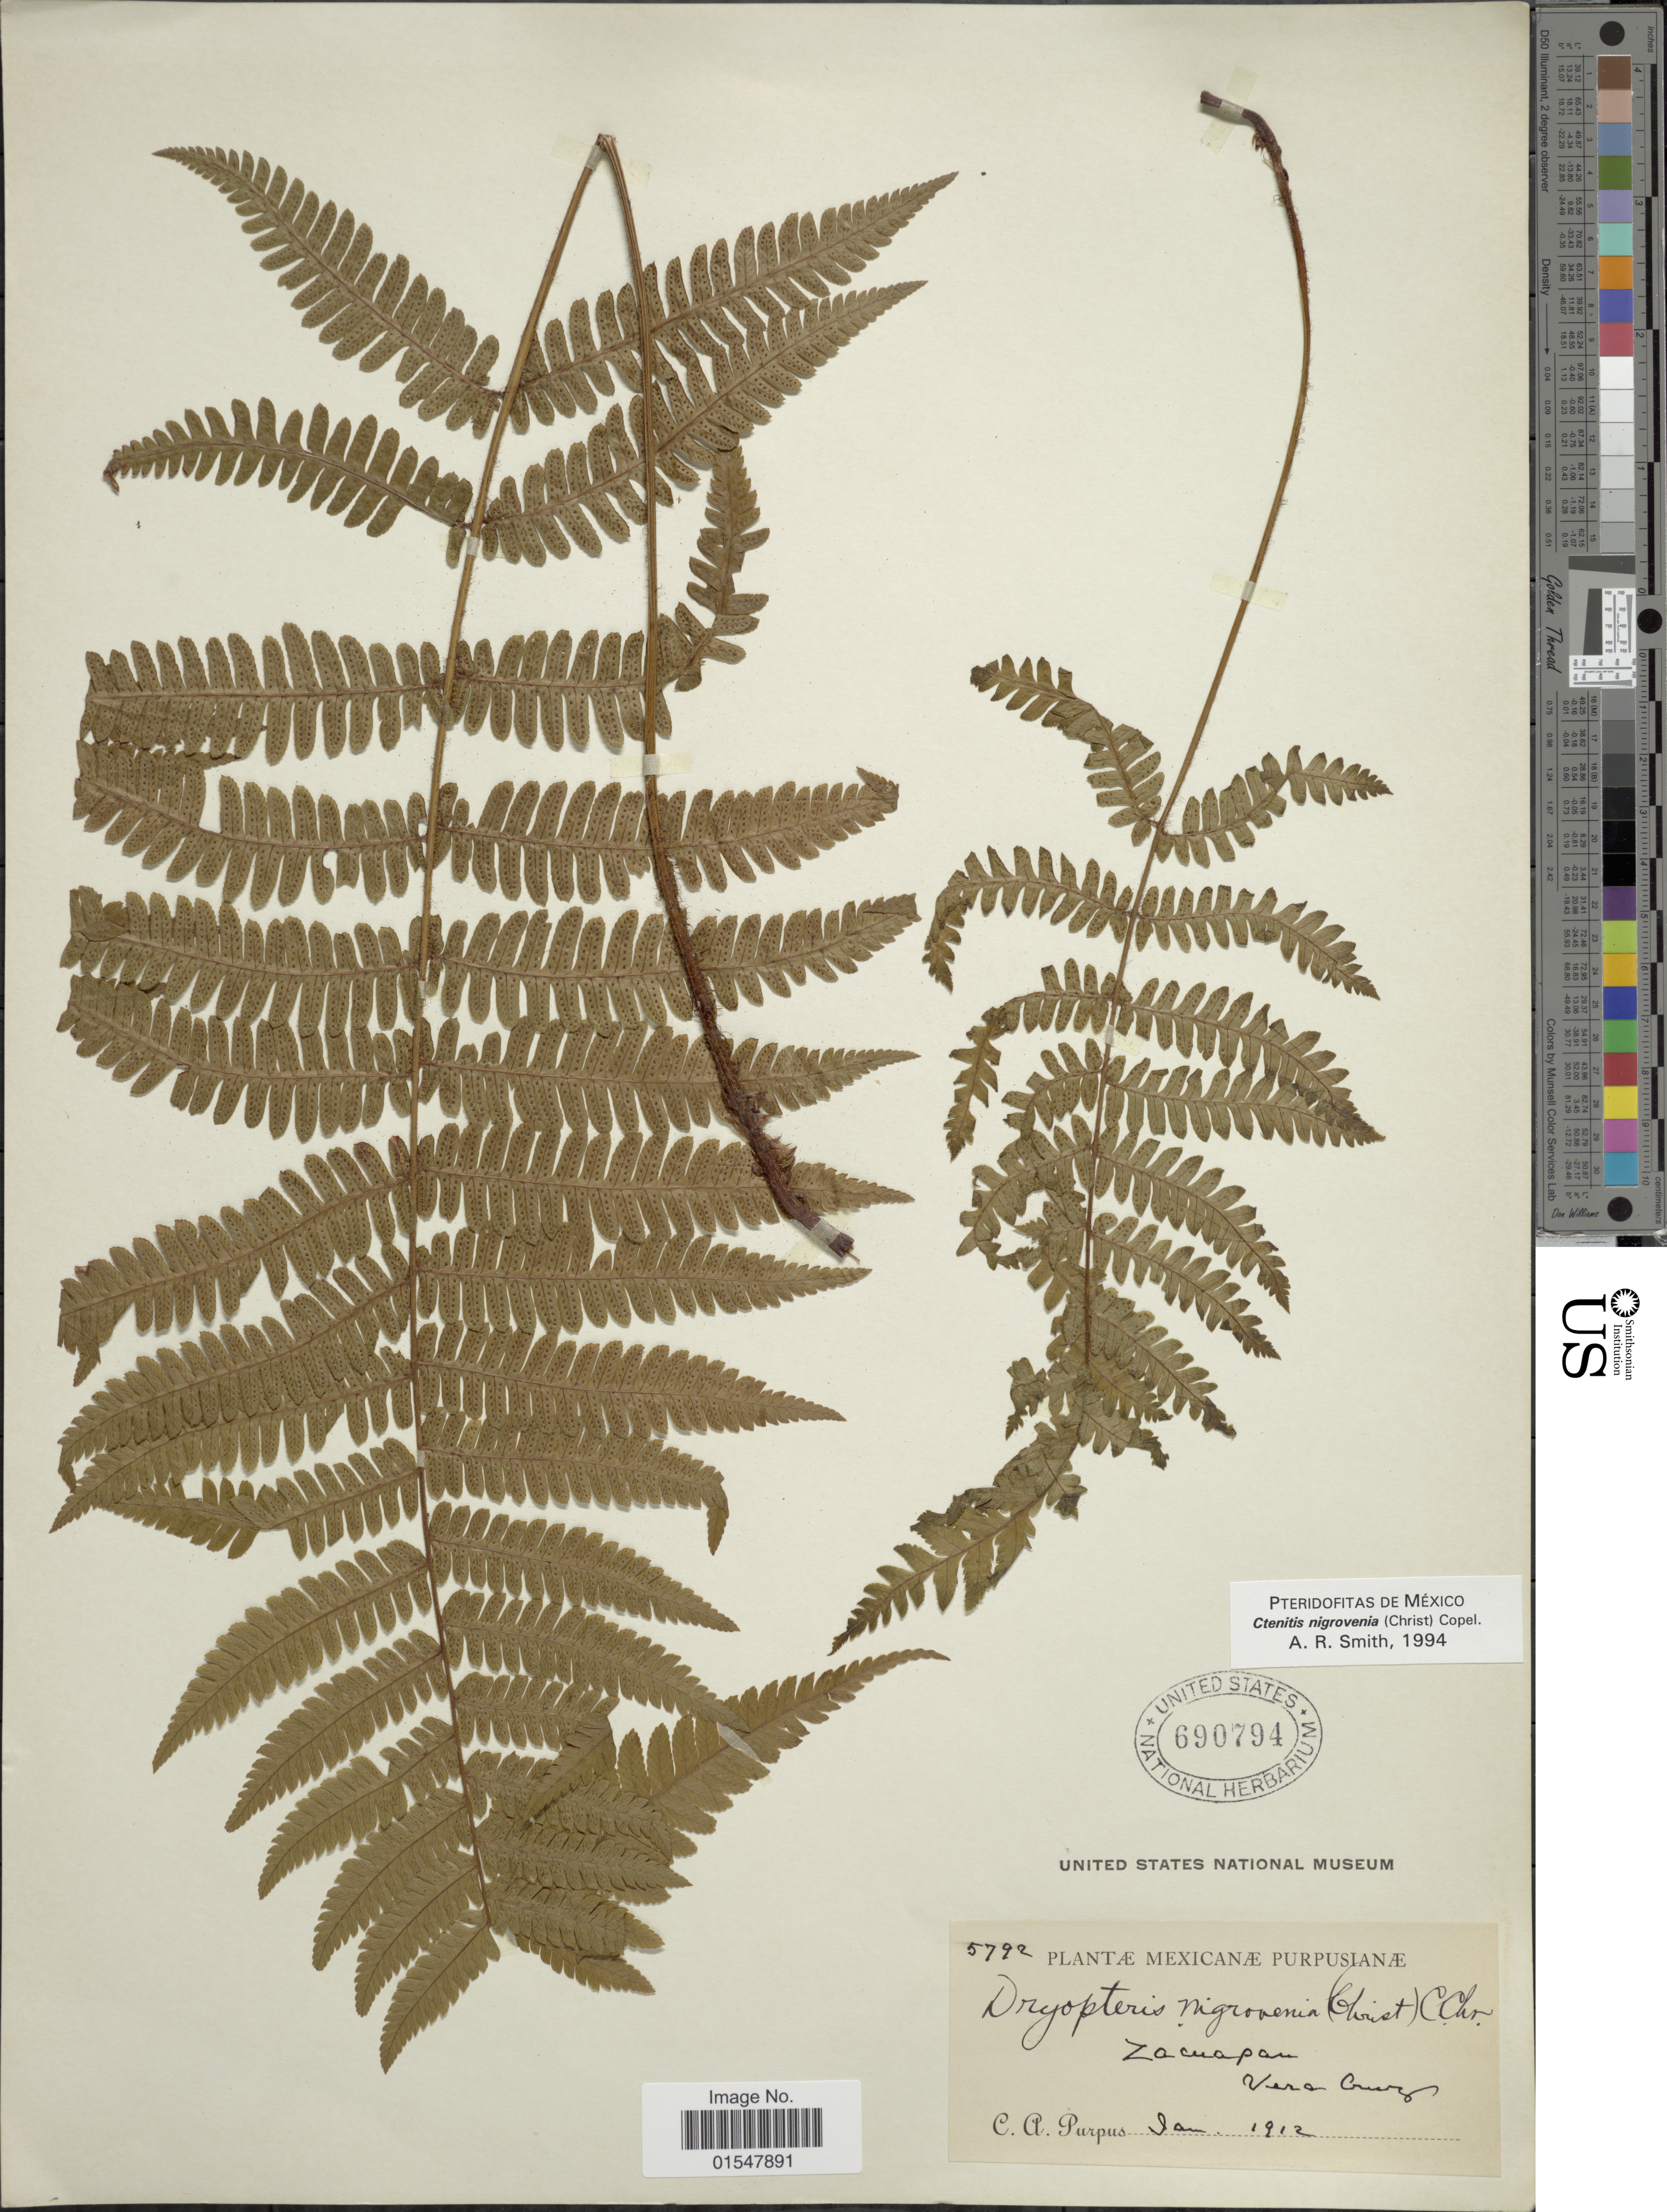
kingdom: Plantae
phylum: Tracheophyta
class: Polypodiopsida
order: Polypodiales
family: Dryopteridaceae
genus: Ctenitis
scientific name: Ctenitis nigrovenia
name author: (Christ) Copel.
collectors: C. A. Purpus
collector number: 5792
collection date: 1912-01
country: Mexico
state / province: Veracruz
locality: Mexicanae Purpussianae, Zacuapan, Vera Cruz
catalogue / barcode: US 690794